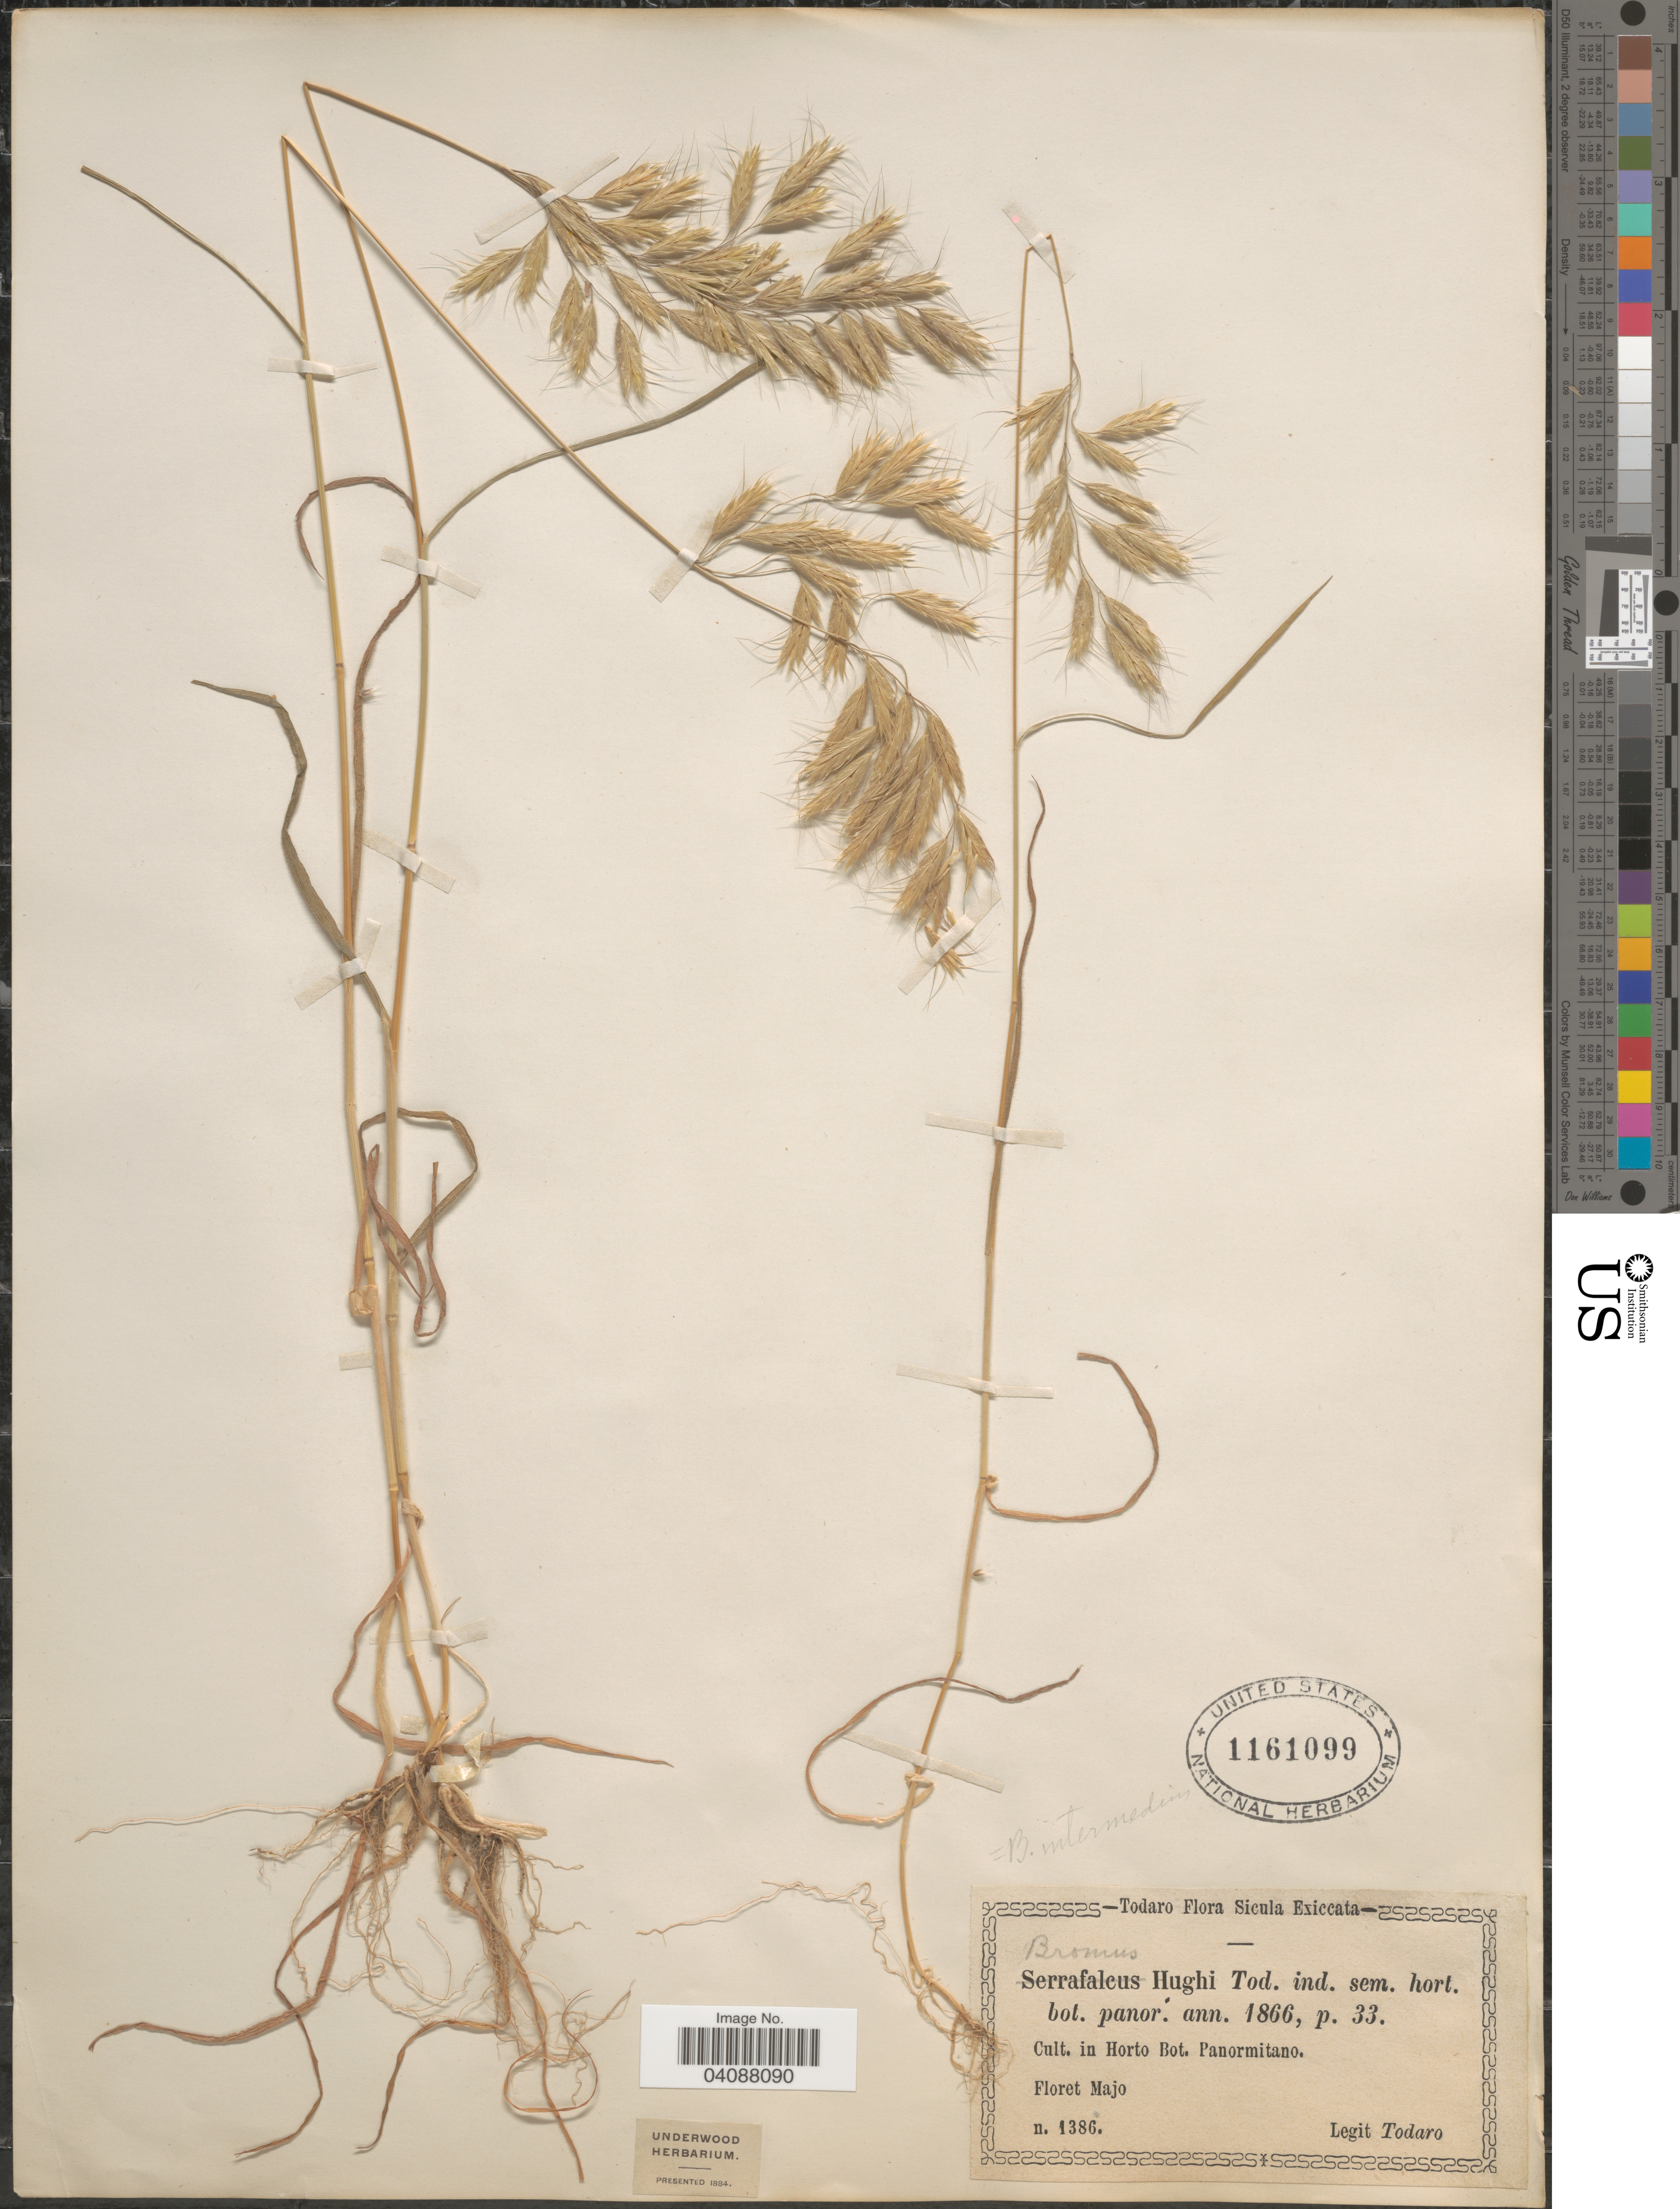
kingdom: Plantae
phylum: Tracheophyta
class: Liliopsida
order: Poales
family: Poaceae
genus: Bromus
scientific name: Bromus intermedius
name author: Gussone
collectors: Todaro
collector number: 1386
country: Italy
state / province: Siciliana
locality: Sicula. Cult. in Horto Bot. Panormitano.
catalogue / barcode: US 1161099